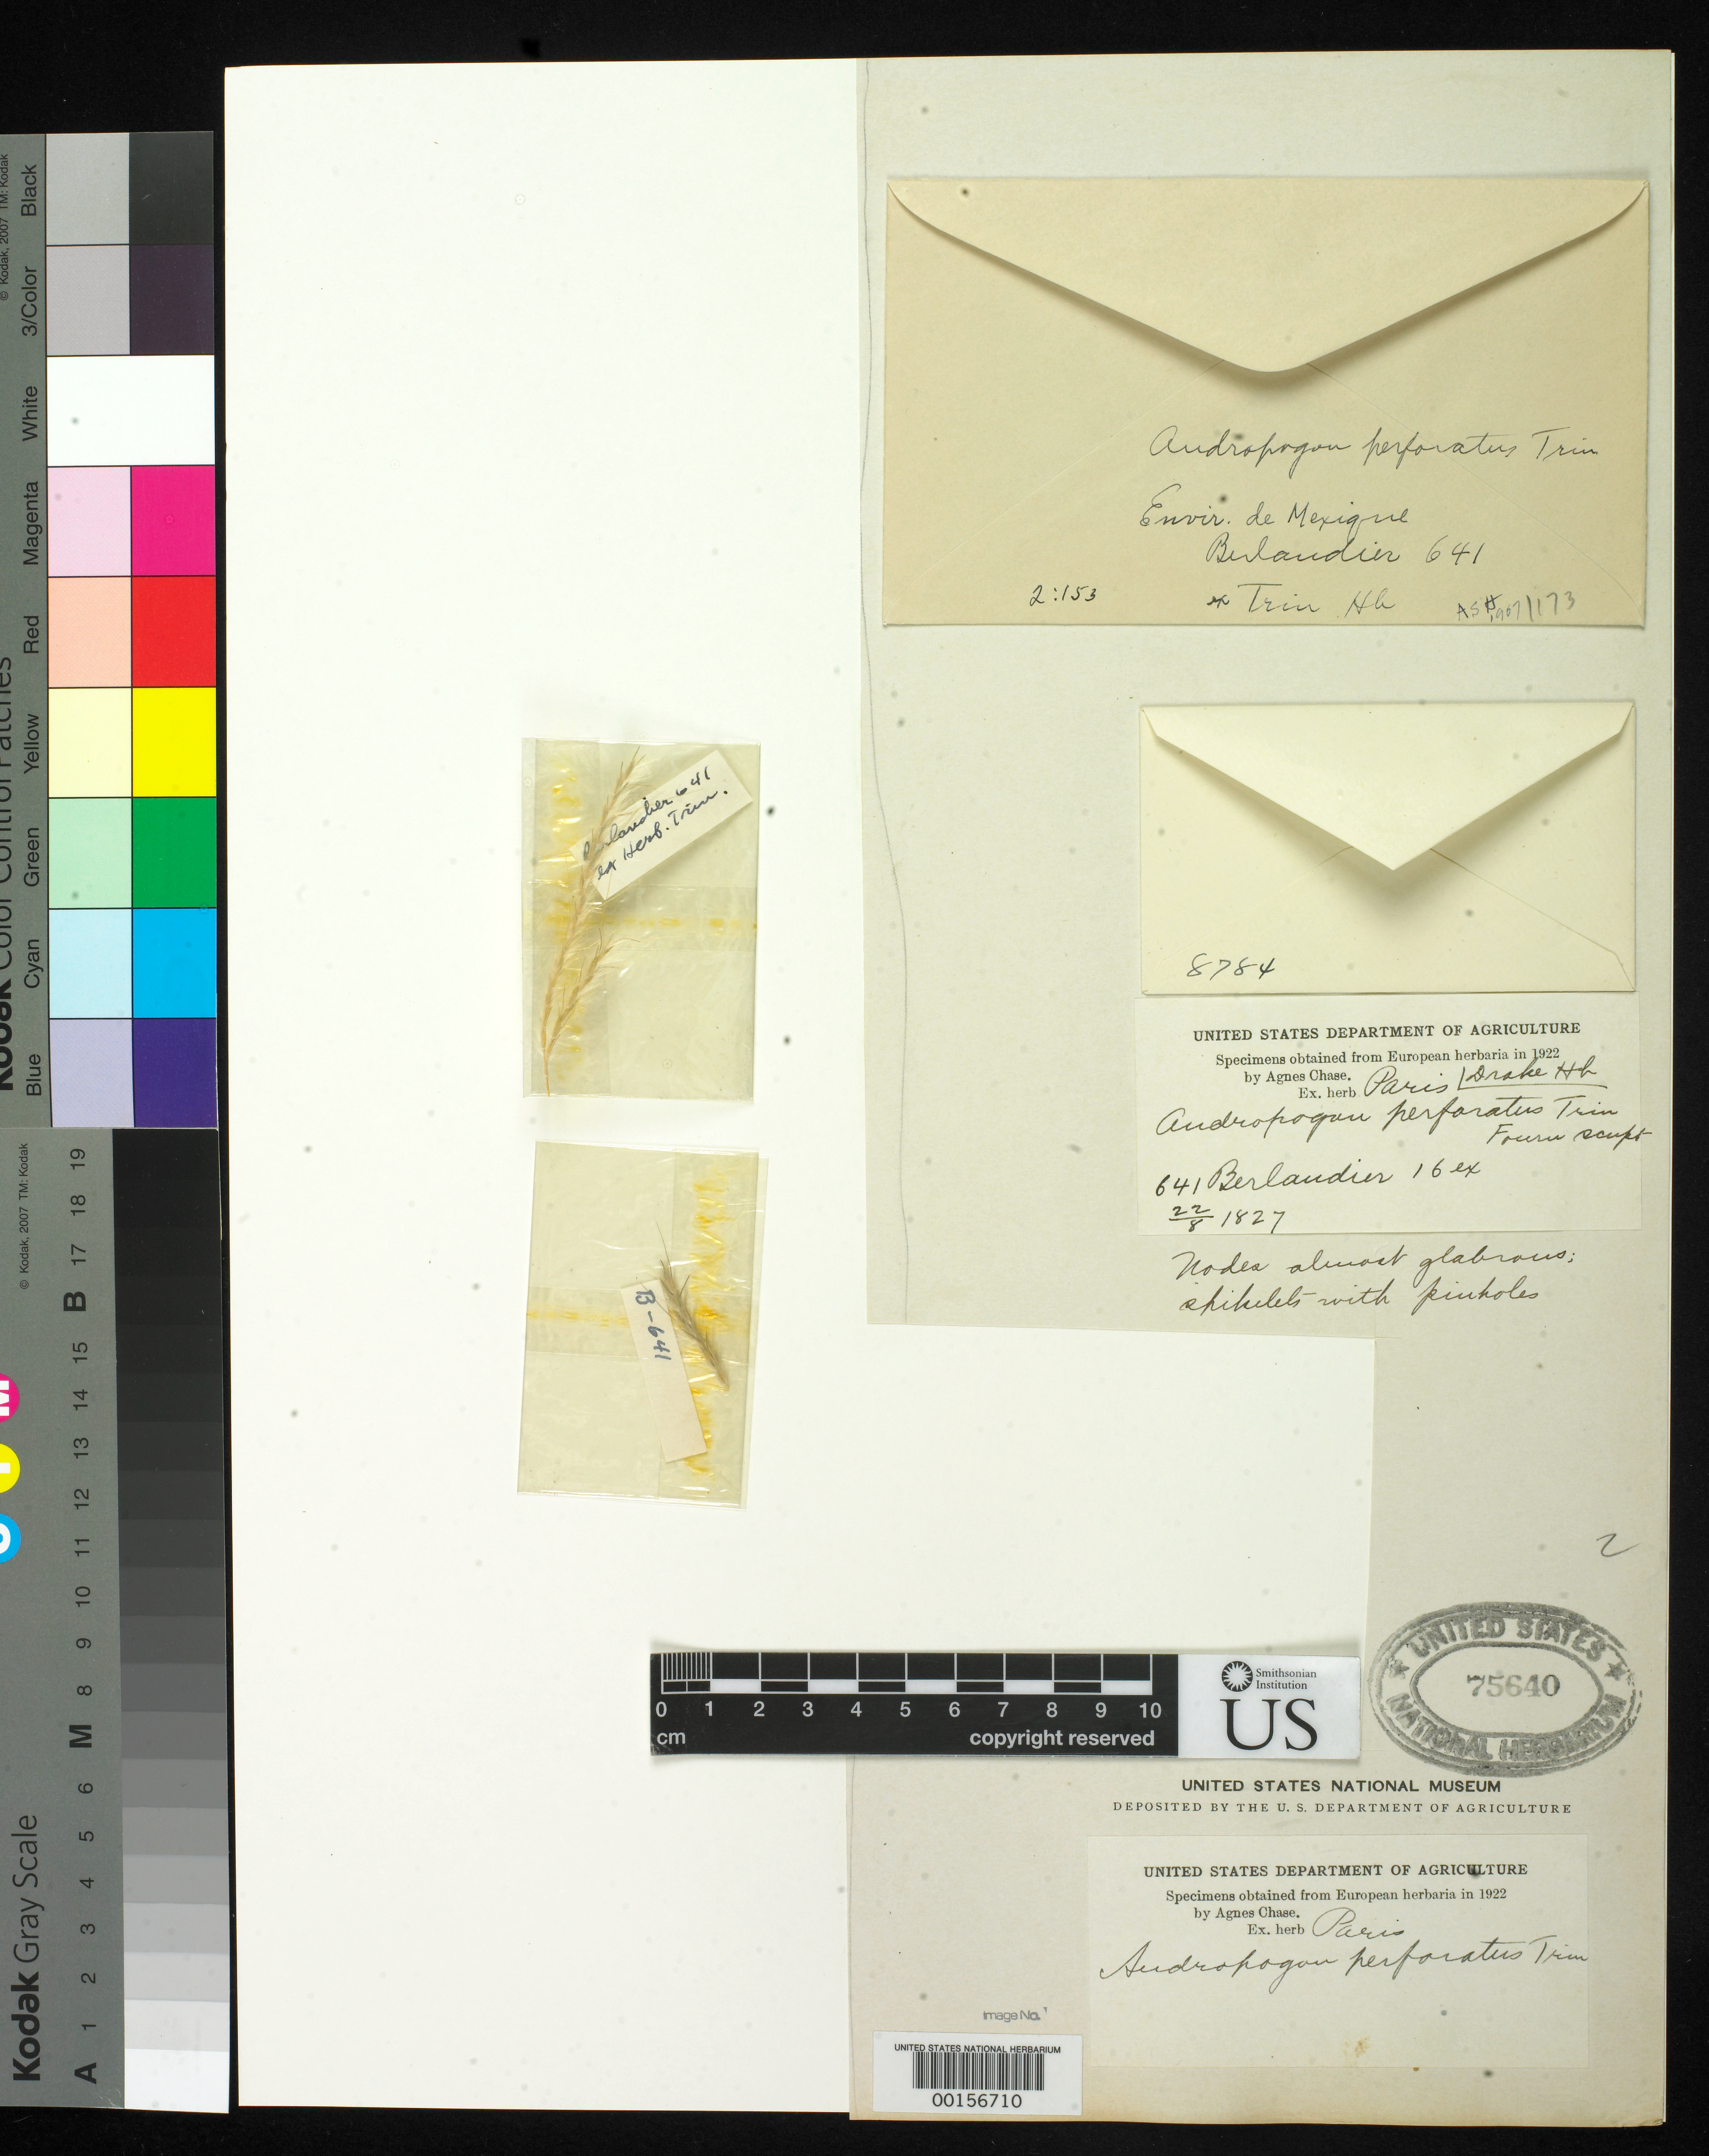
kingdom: Plantae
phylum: Tracheophyta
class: Liliopsida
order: Poales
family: Poaceae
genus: Andropogon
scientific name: Andropogon perforatus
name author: Trin. ex E. Fourn.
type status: Type Fragment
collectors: J. L. Berlandier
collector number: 641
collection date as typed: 1827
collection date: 1827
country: Mexico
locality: E of Monserrat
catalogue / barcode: US 75640